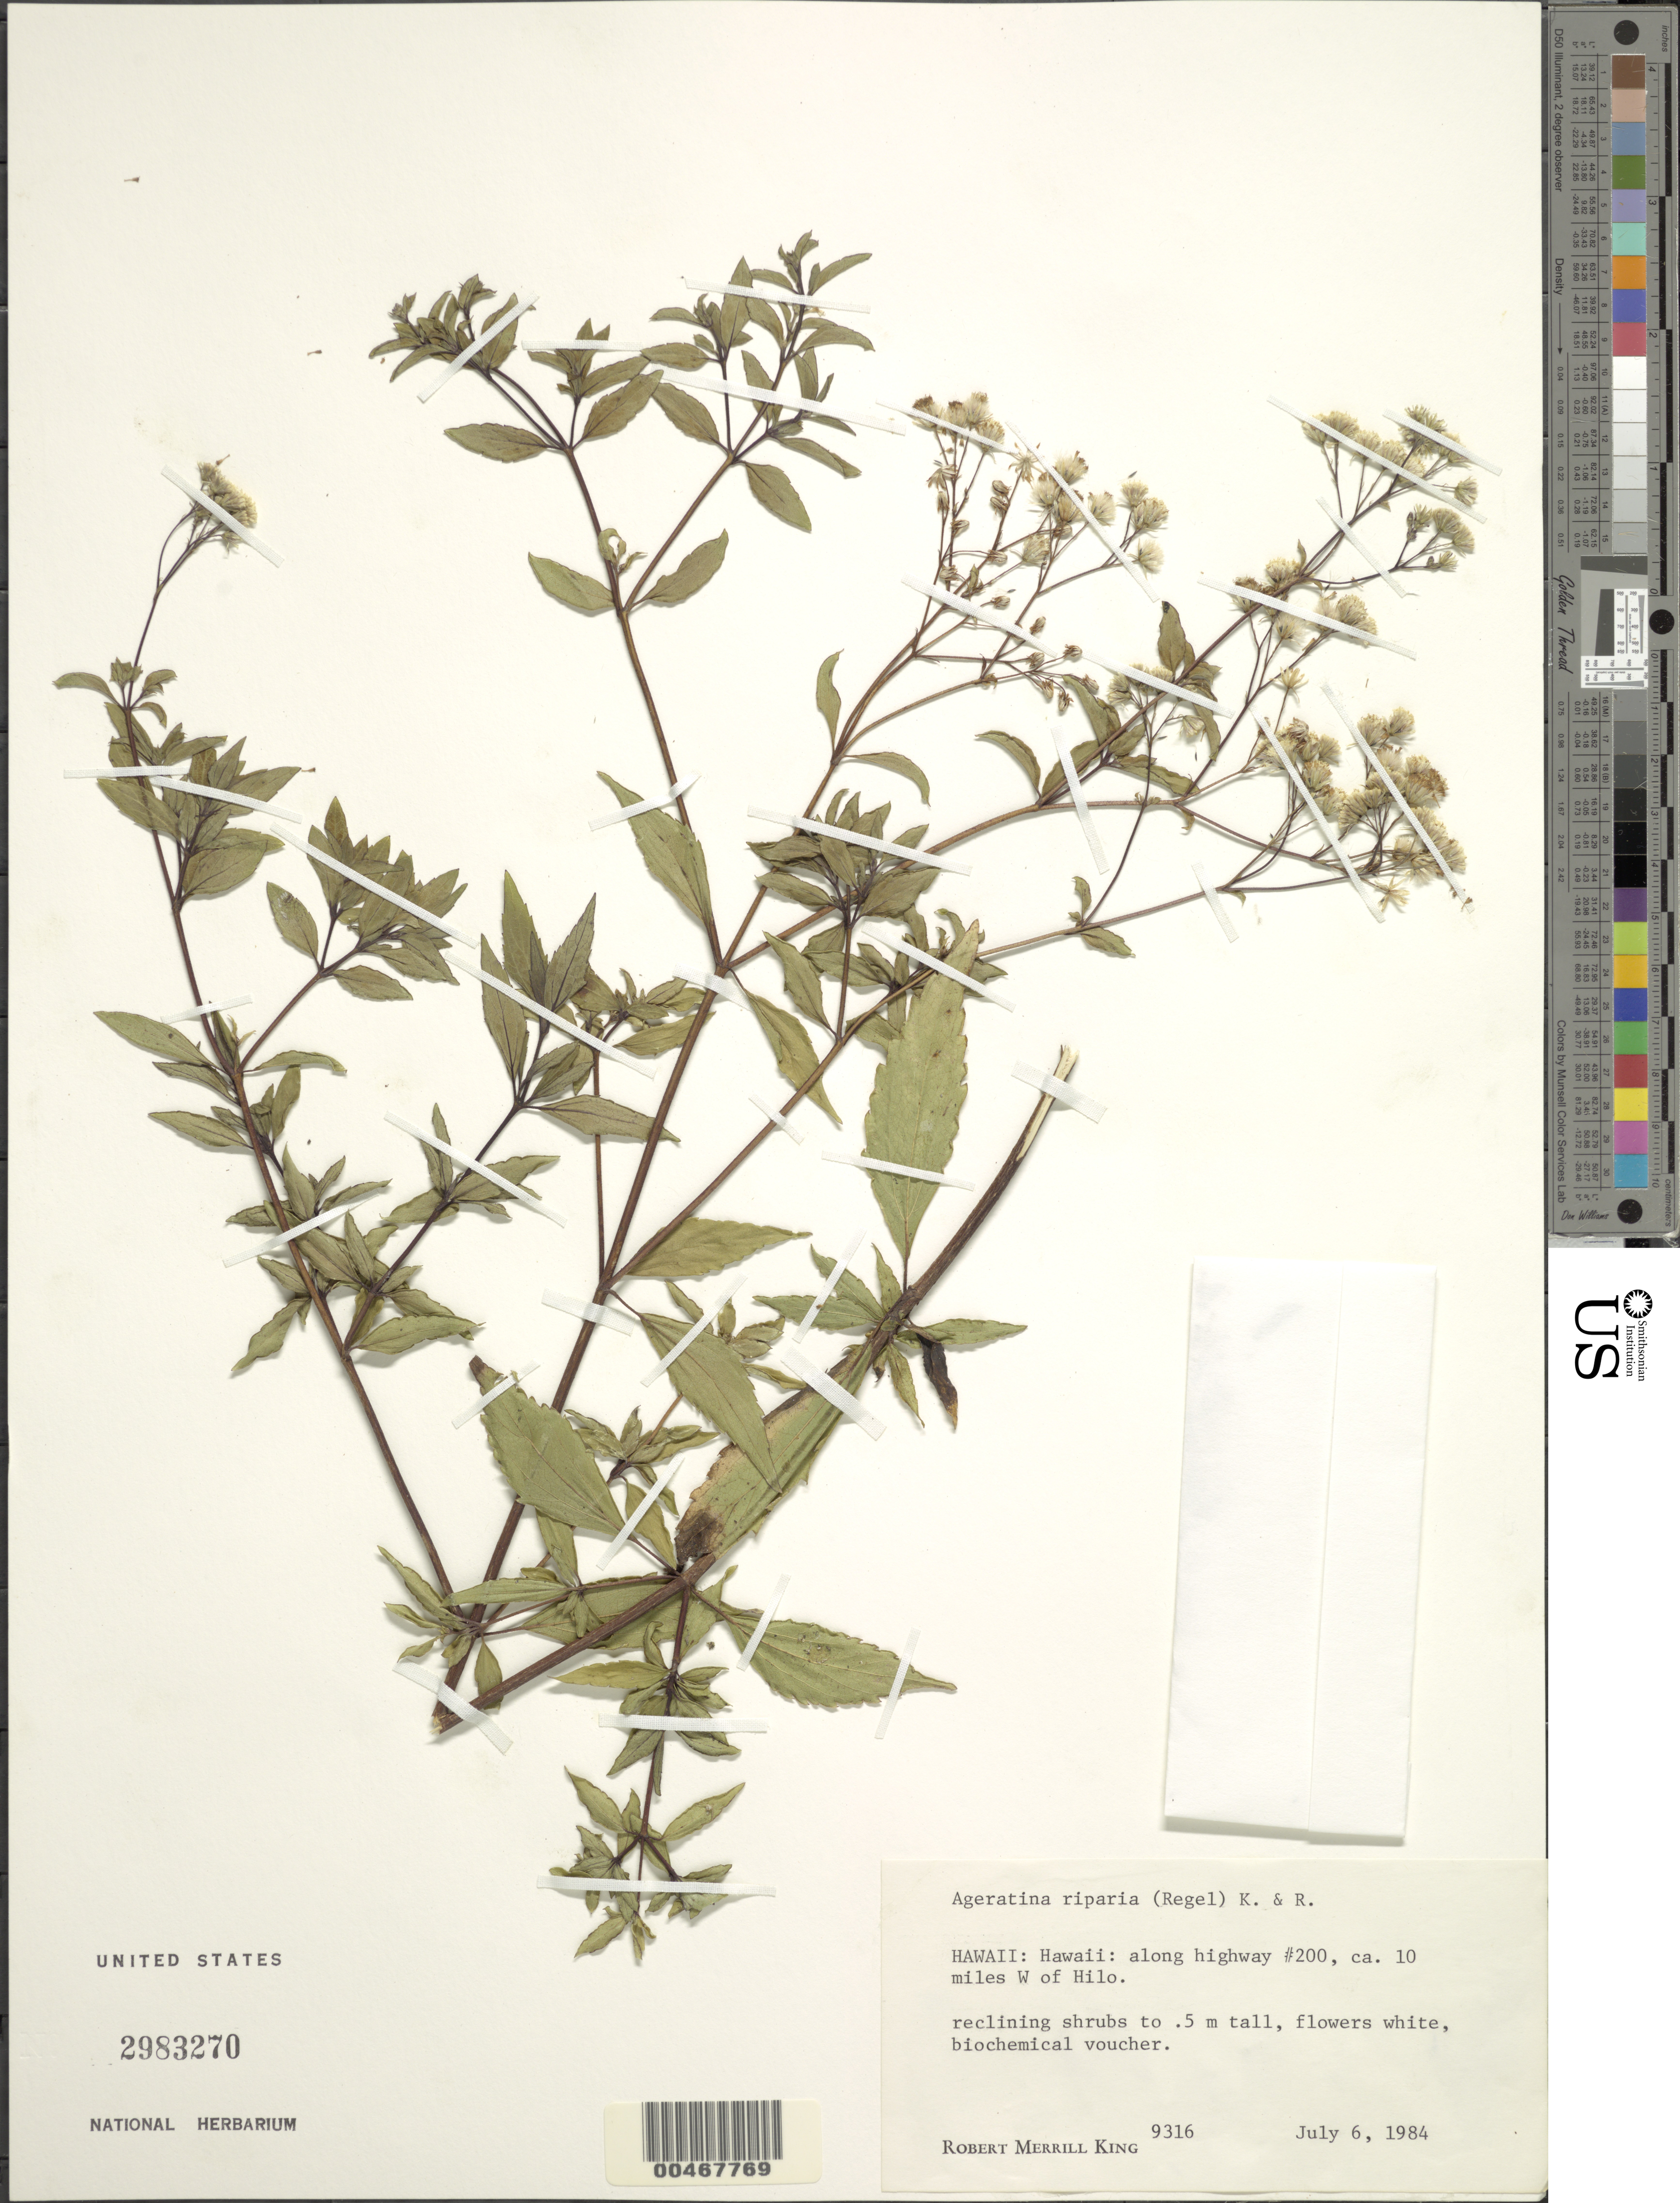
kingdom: Plantae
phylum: Tracheophyta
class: Magnoliopsida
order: Asterales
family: Asteraceae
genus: Ageratina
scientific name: Ageratina riparia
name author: (Regel) R.M. King & H. Rob.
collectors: R. M. King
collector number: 9316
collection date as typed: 6 Jul 1984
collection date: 1984-07-06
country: United States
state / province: Hawaii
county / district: Hawaii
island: Hawaii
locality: Along Hwy. 200, ca. 10 mi W of Hilo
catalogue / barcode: US 2983270